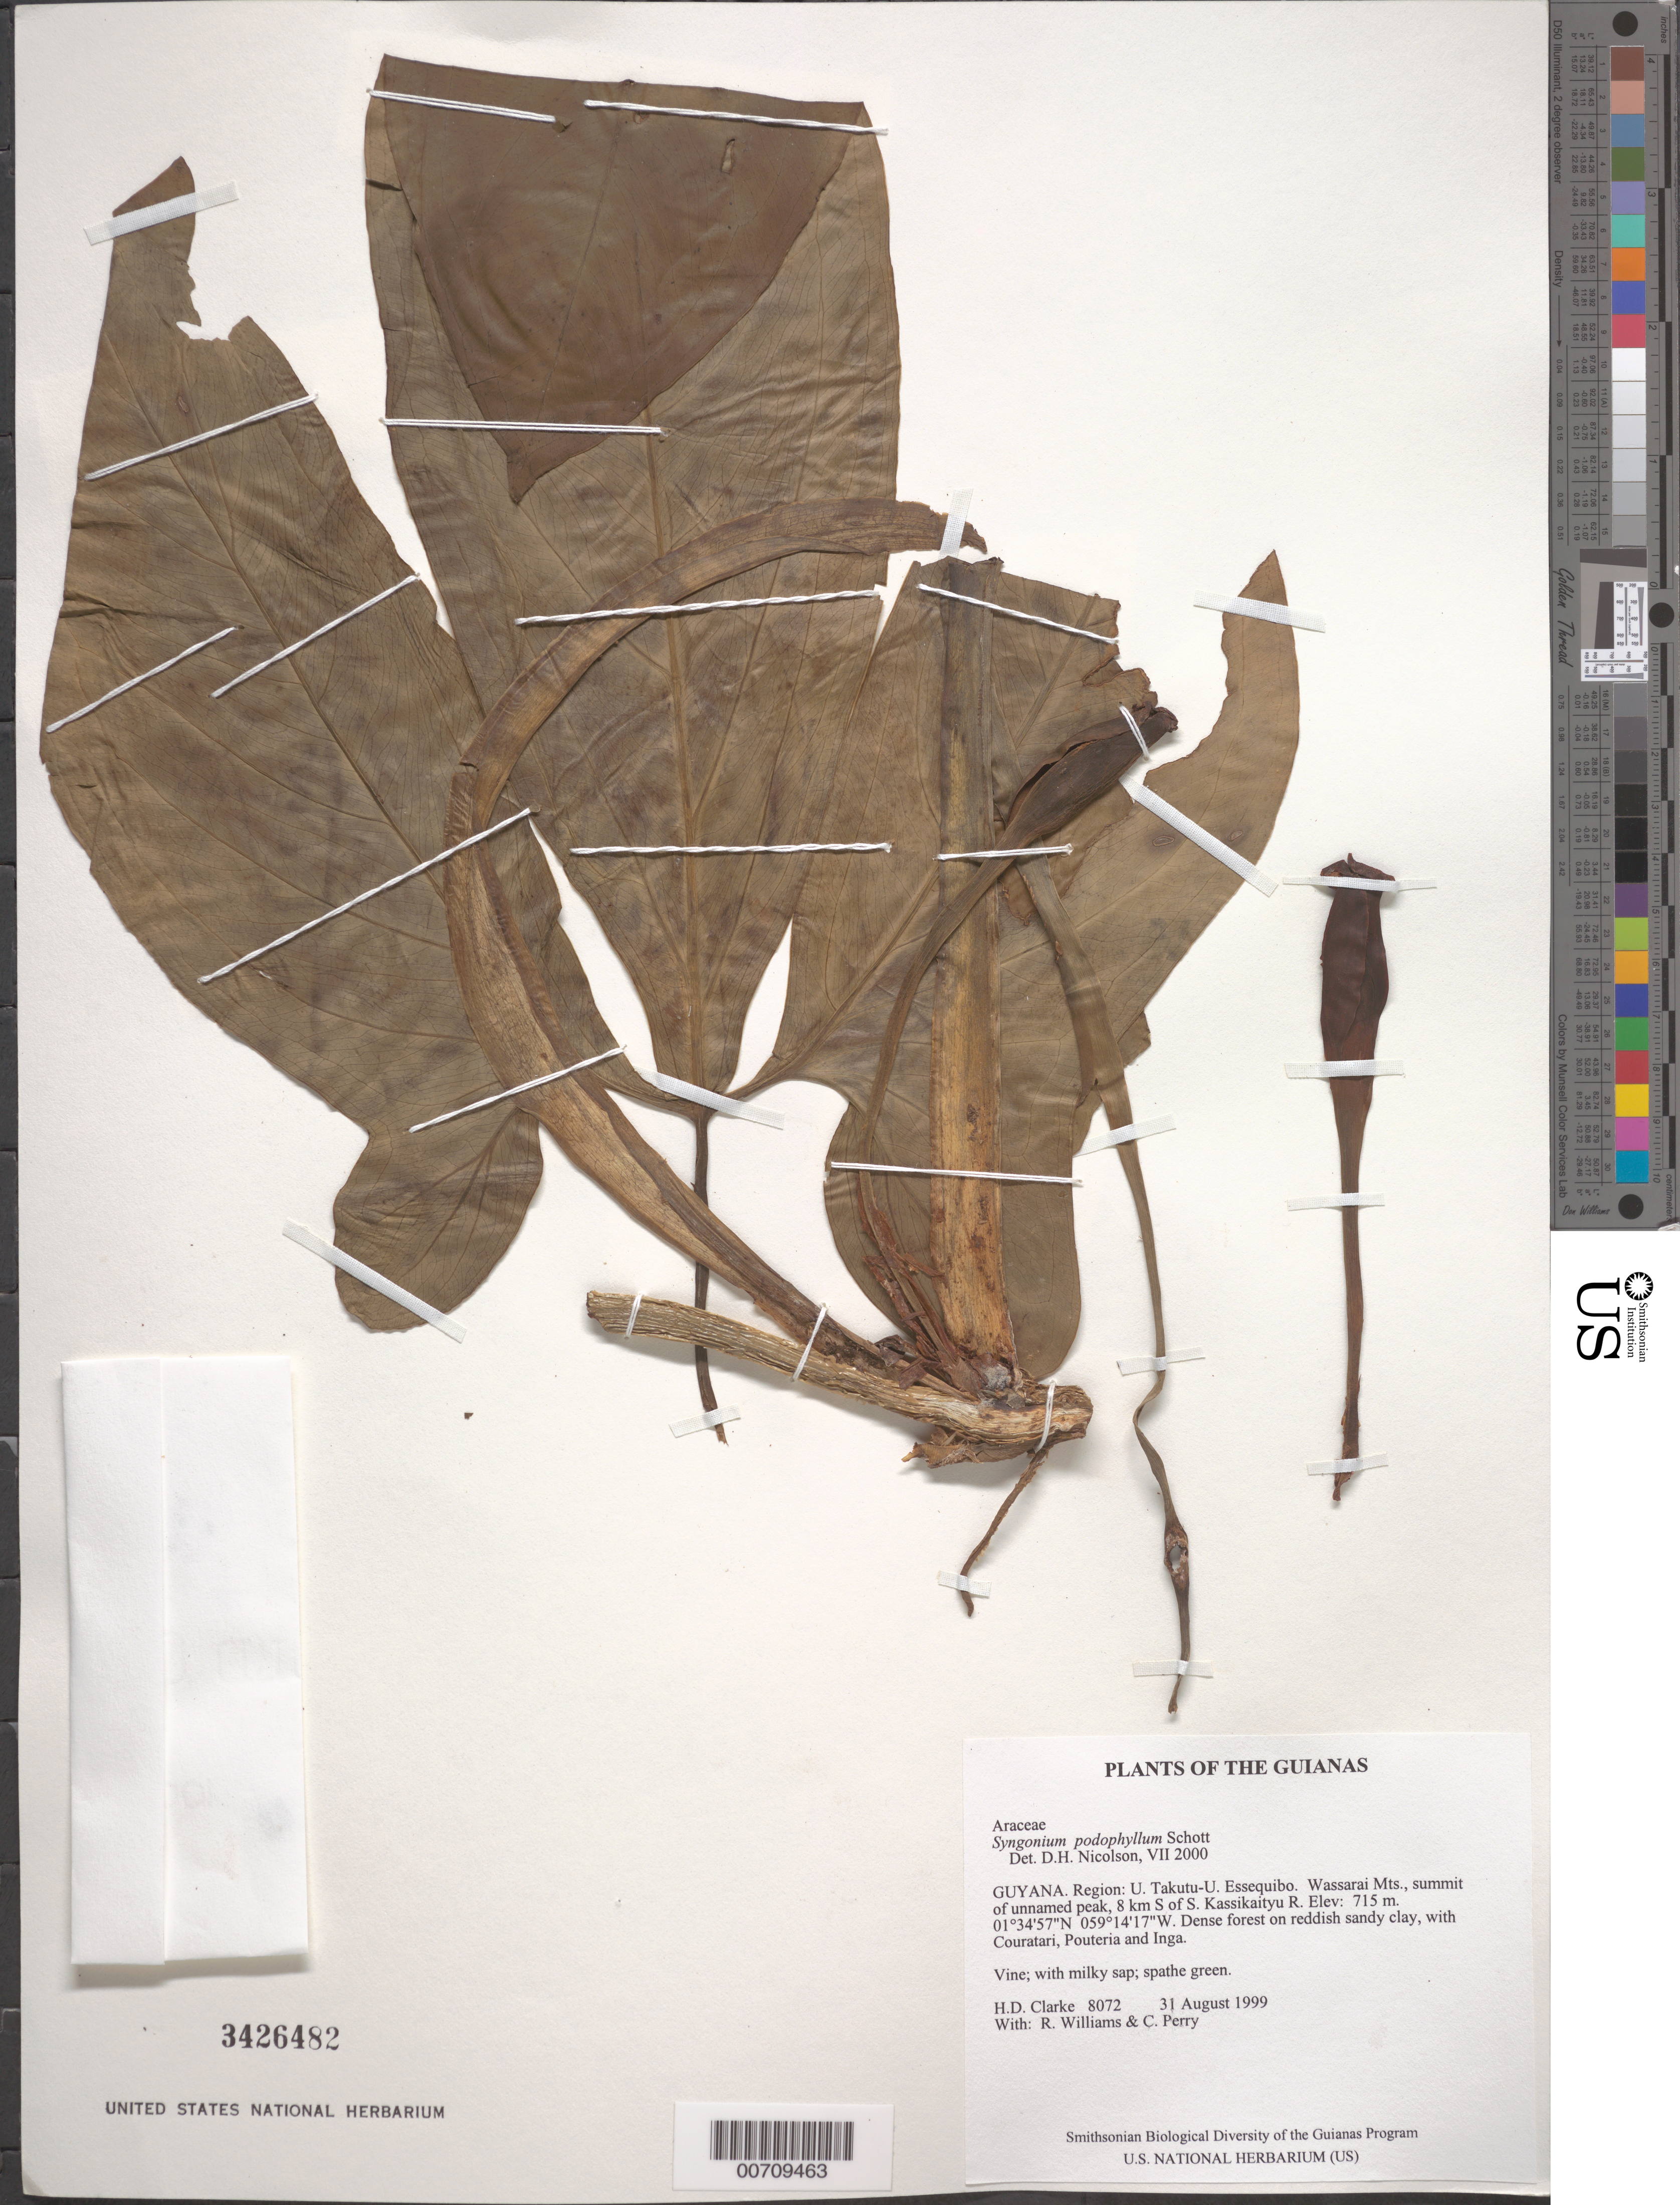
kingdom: Plantae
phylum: Tracheophyta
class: Liliopsida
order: Alismatales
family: Araceae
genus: Syngonium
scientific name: Syngonium podophyllum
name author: Schott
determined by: Nicolson, Dan H.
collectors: H. D. Clarke, R. Williams & C. Perry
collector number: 8072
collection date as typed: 31 August 1999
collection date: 1999-08-31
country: Guyana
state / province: U. Takutu-U. Essequibo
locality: Wassarai Mts., summit of unnamed peak, 8 km S of S. Kassikaityu R.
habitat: Dense forest on reddish sandy clay, with Couratari, Pouteria and Inga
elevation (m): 715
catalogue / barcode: US 3426482